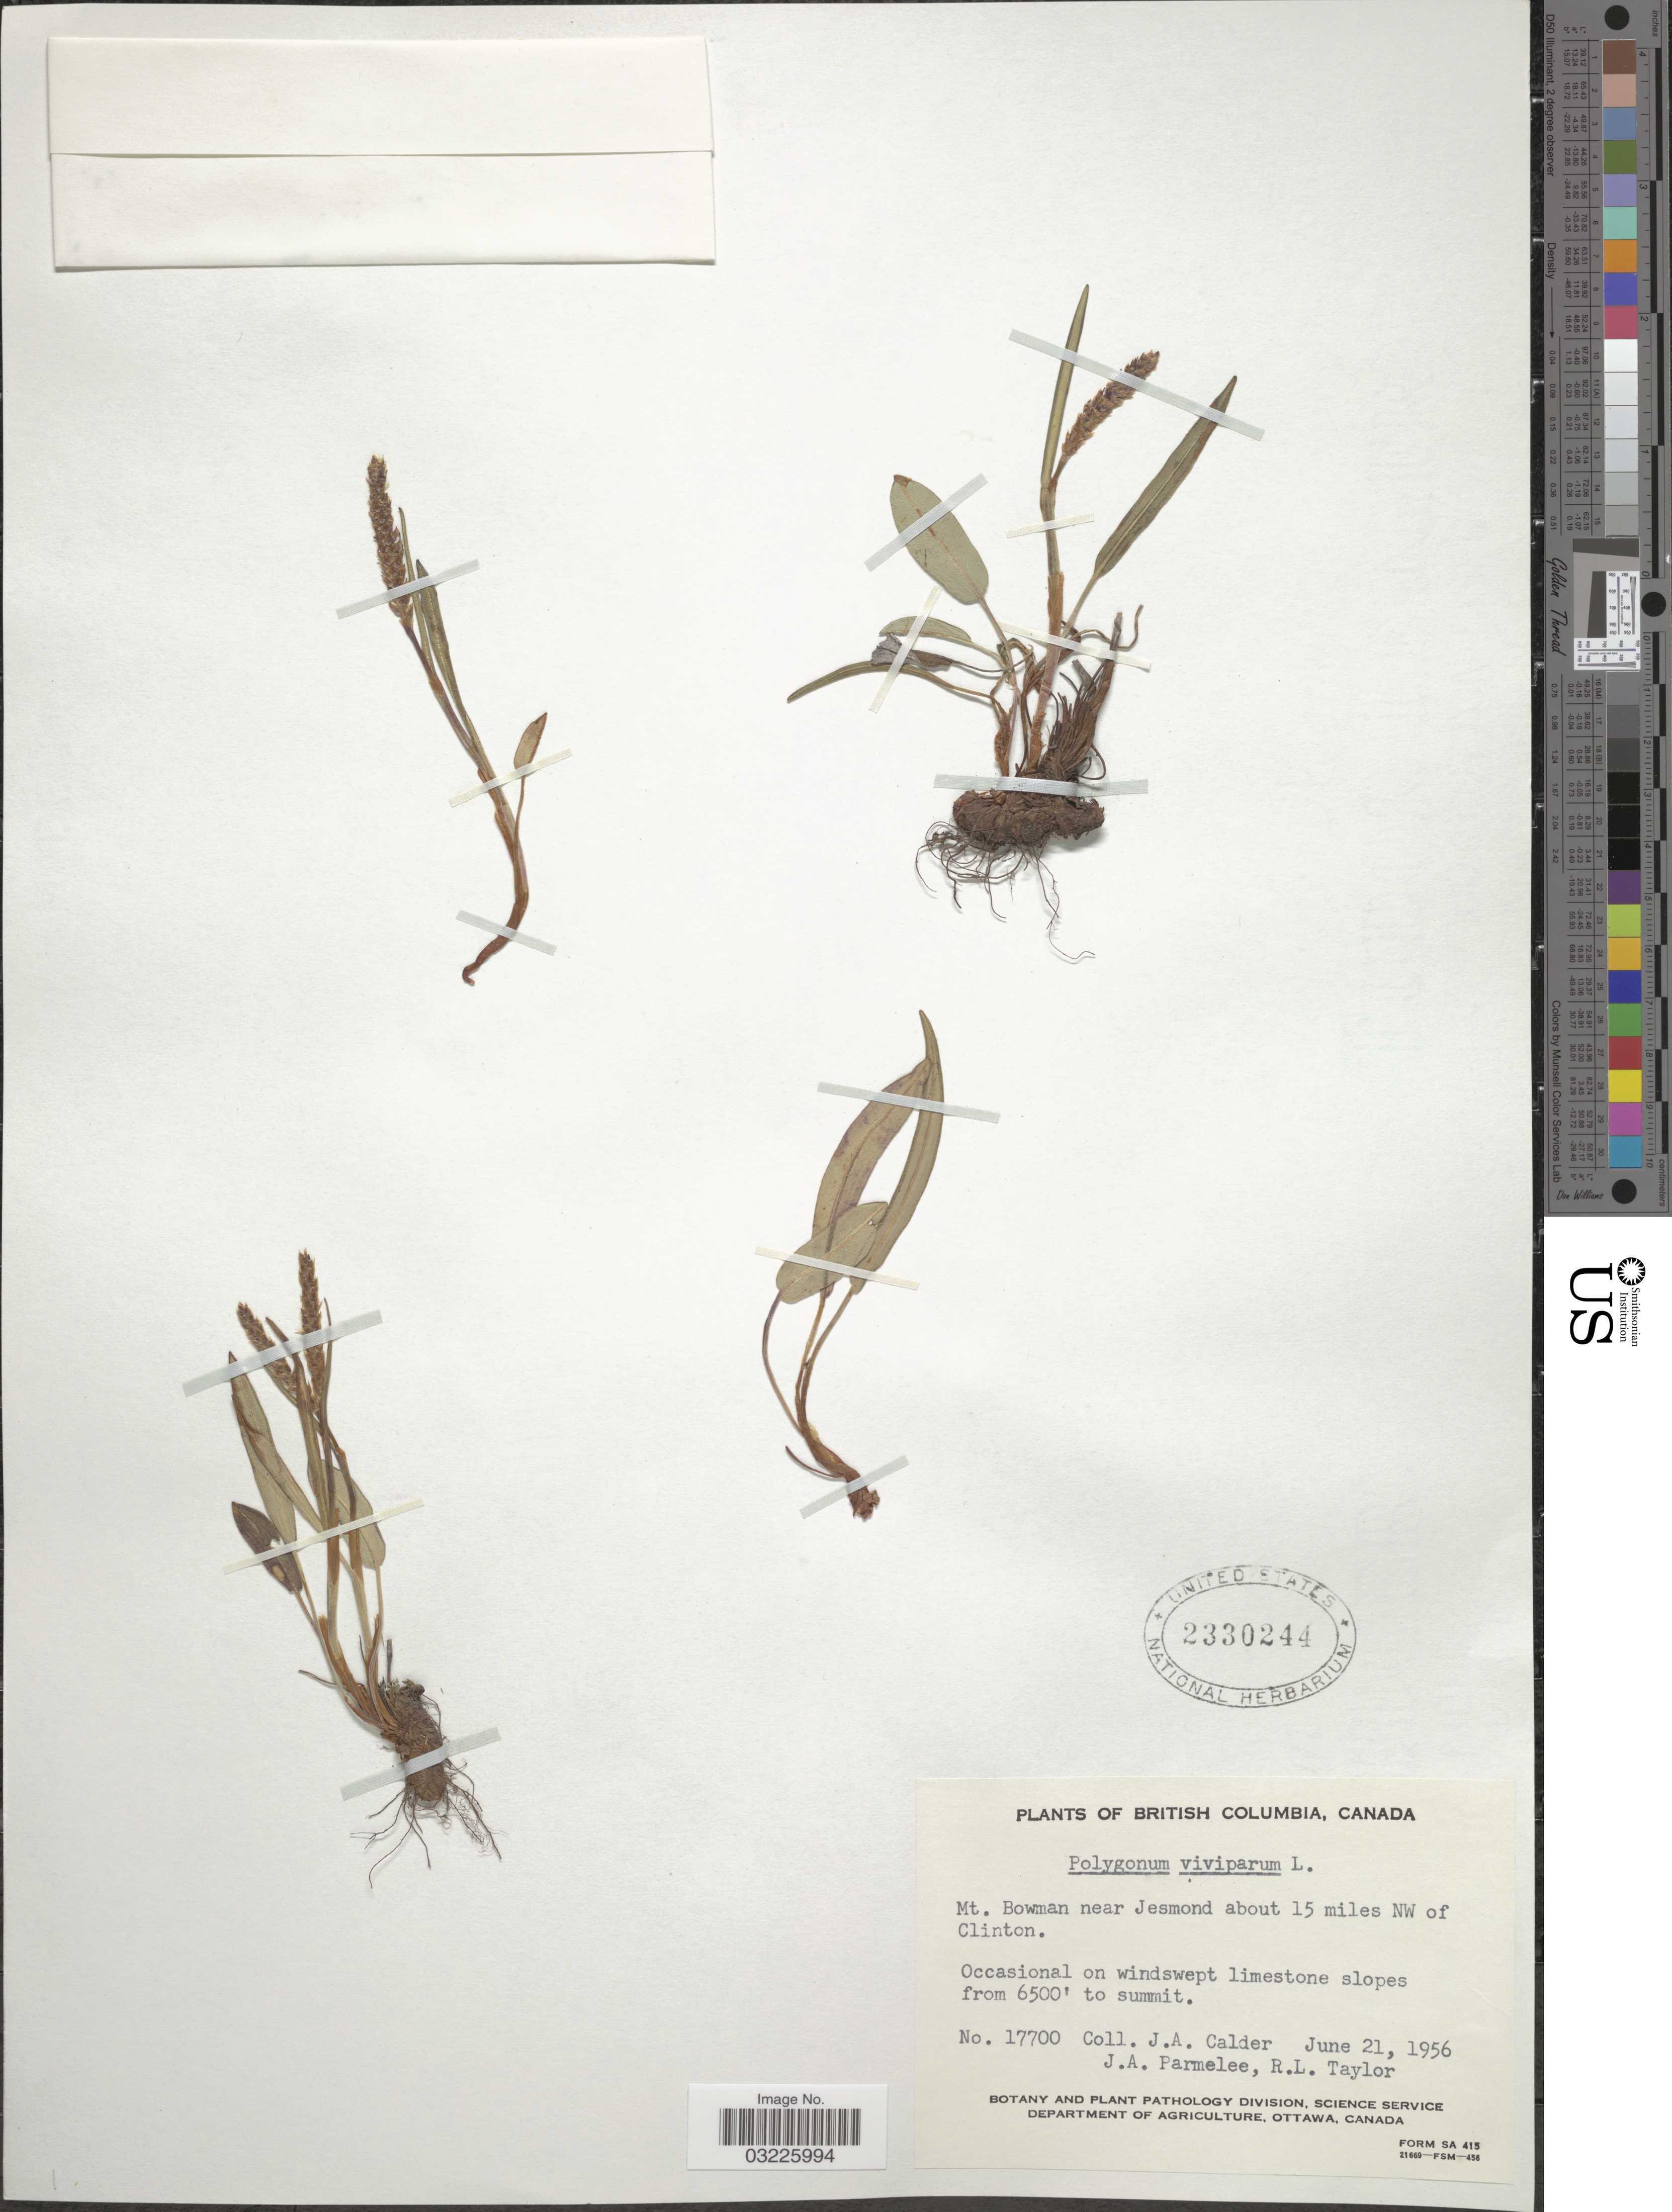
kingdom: Plantae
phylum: Tracheophyta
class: Magnoliopsida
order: Caryophyllales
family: Polygonaceae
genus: Bistorta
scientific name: Bistorta vivipara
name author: (L.) Delarbre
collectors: J. A. Calder & J. A. Parmelee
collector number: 17700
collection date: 1956-06-21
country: Canada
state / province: British Columbia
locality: Mt. Bowman near Jesmond about 15 miles NW of Clinton.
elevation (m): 1981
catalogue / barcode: US 2330244